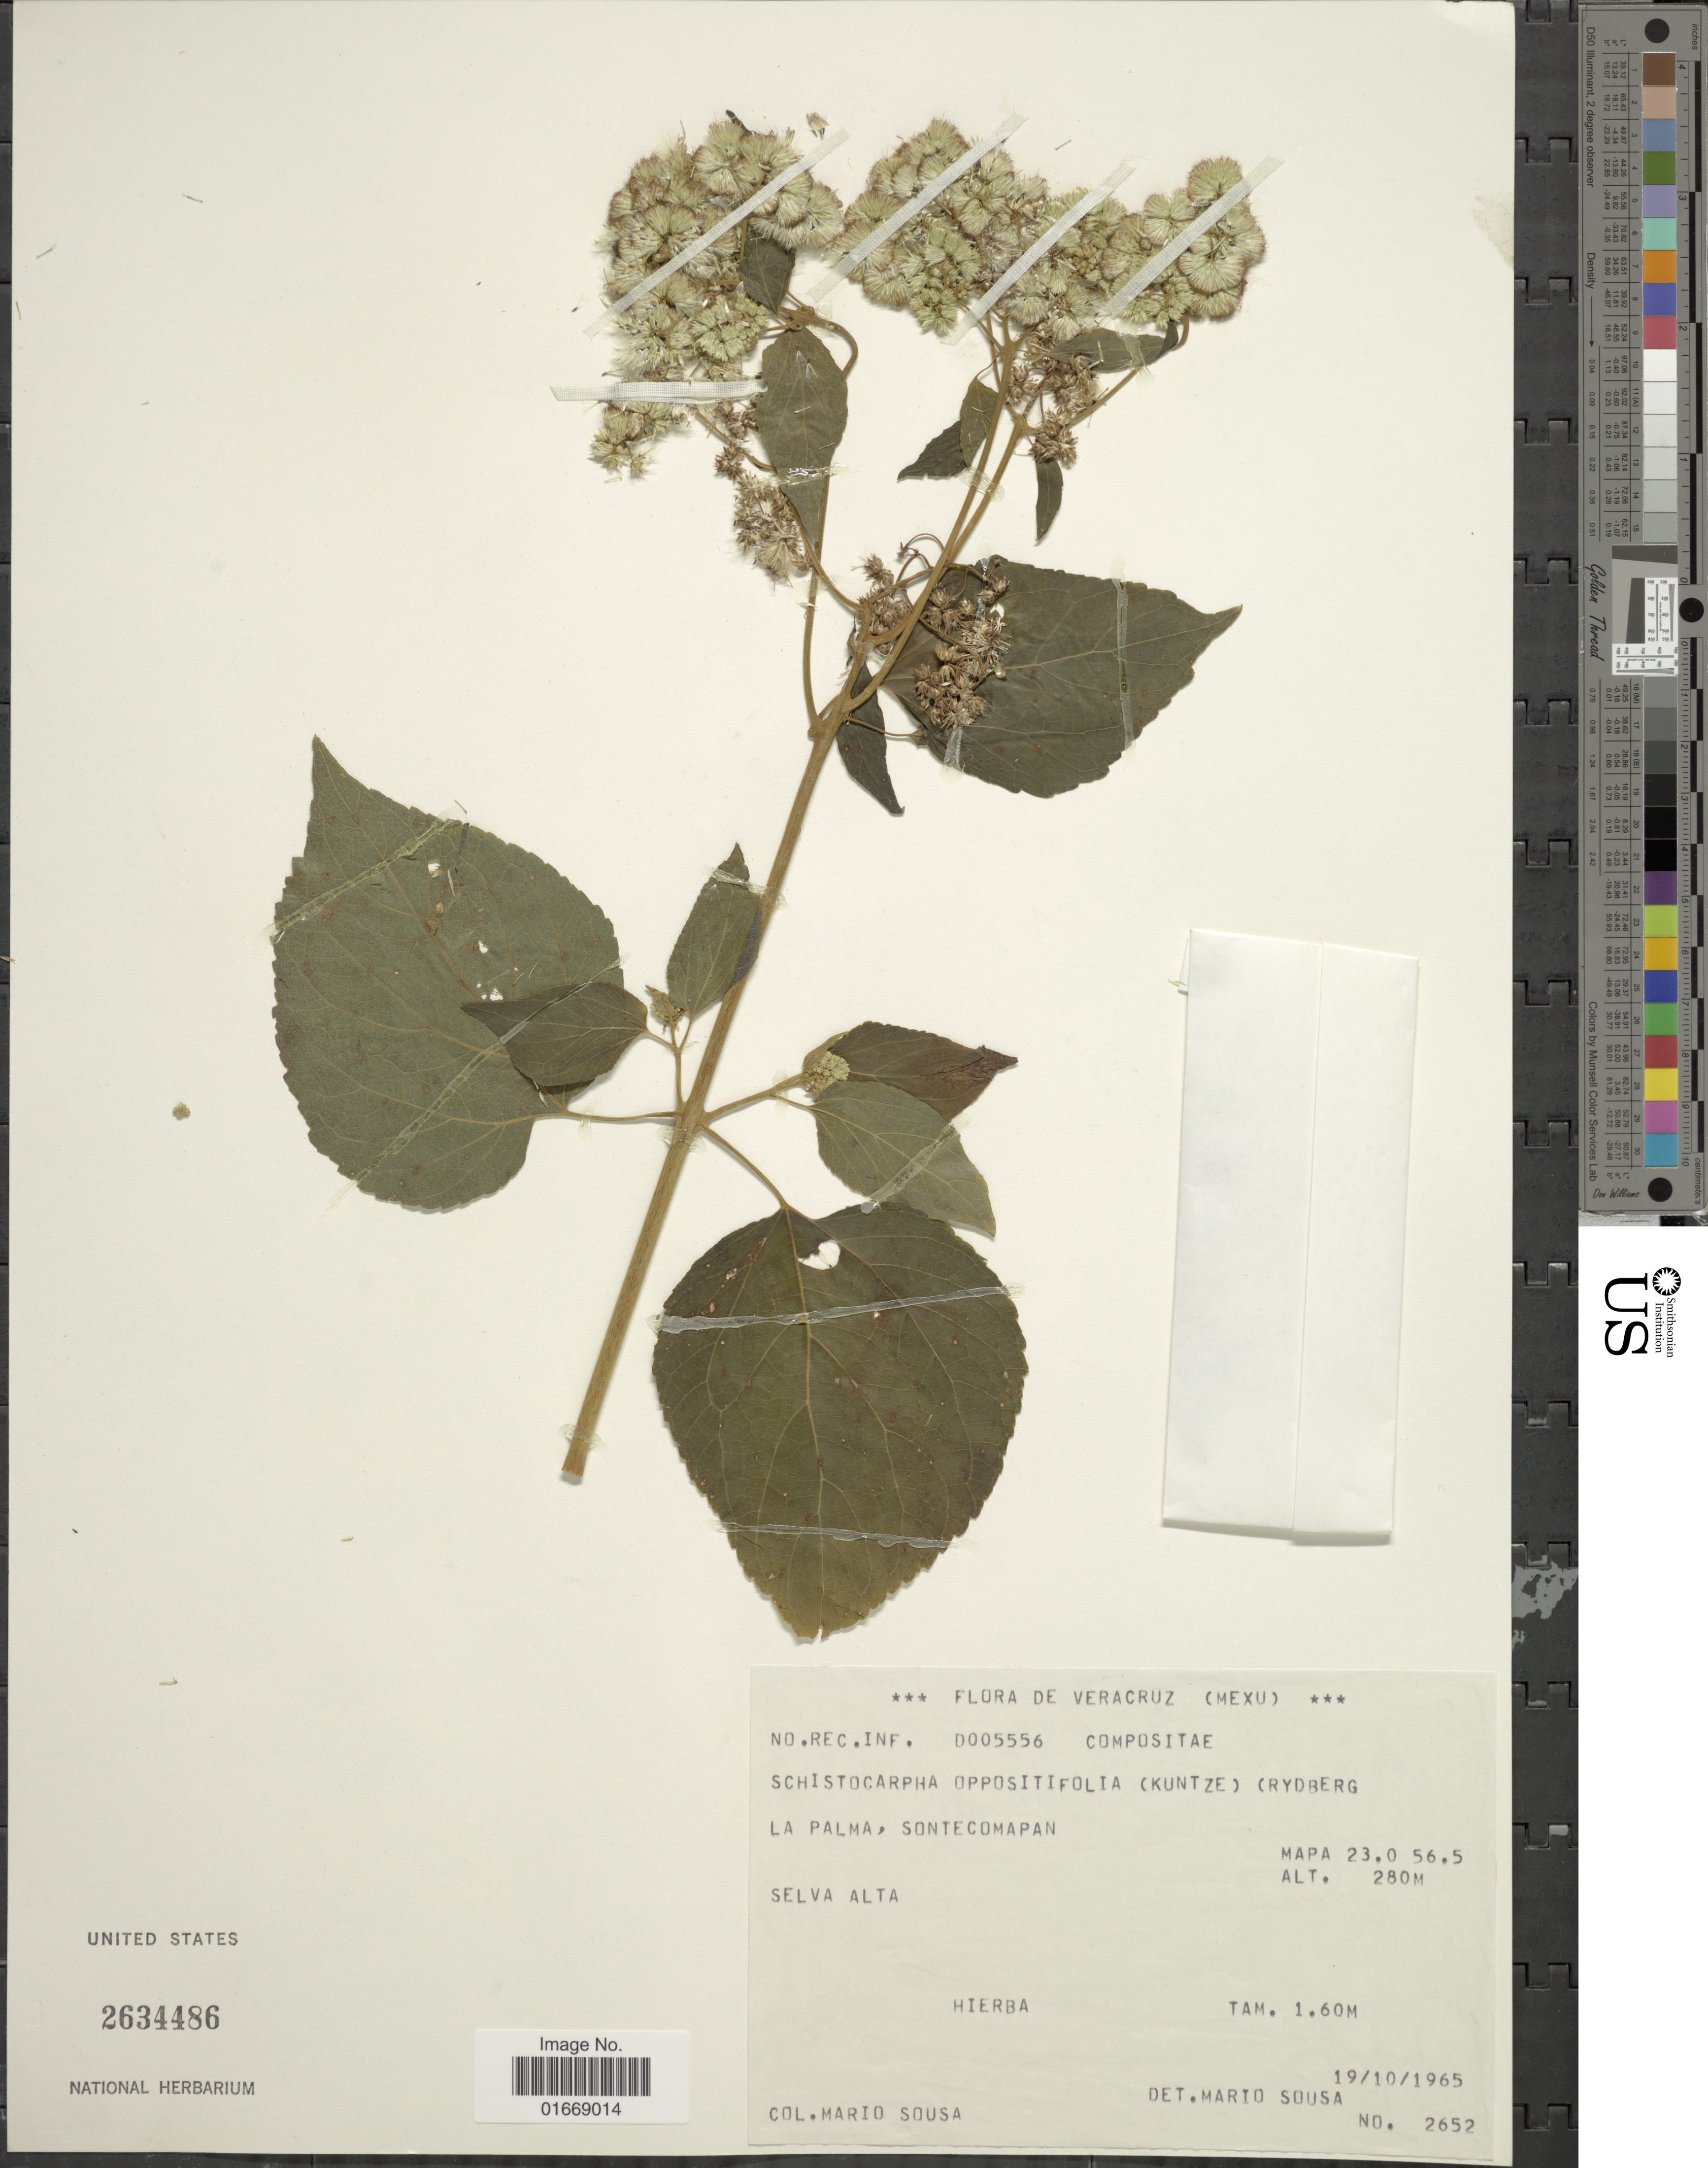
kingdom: Plantae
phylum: Tracheophyta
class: Magnoliopsida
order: Asterales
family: Asteraceae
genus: Hebeclinium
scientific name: Hebeclinium macrophyllum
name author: (L.) DC.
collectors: M. Sousa S.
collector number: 2652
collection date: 1965-10-19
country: Mexico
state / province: Veracruz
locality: Veracruz, La Palma, Sontecomapan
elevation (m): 280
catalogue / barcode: US 2634486